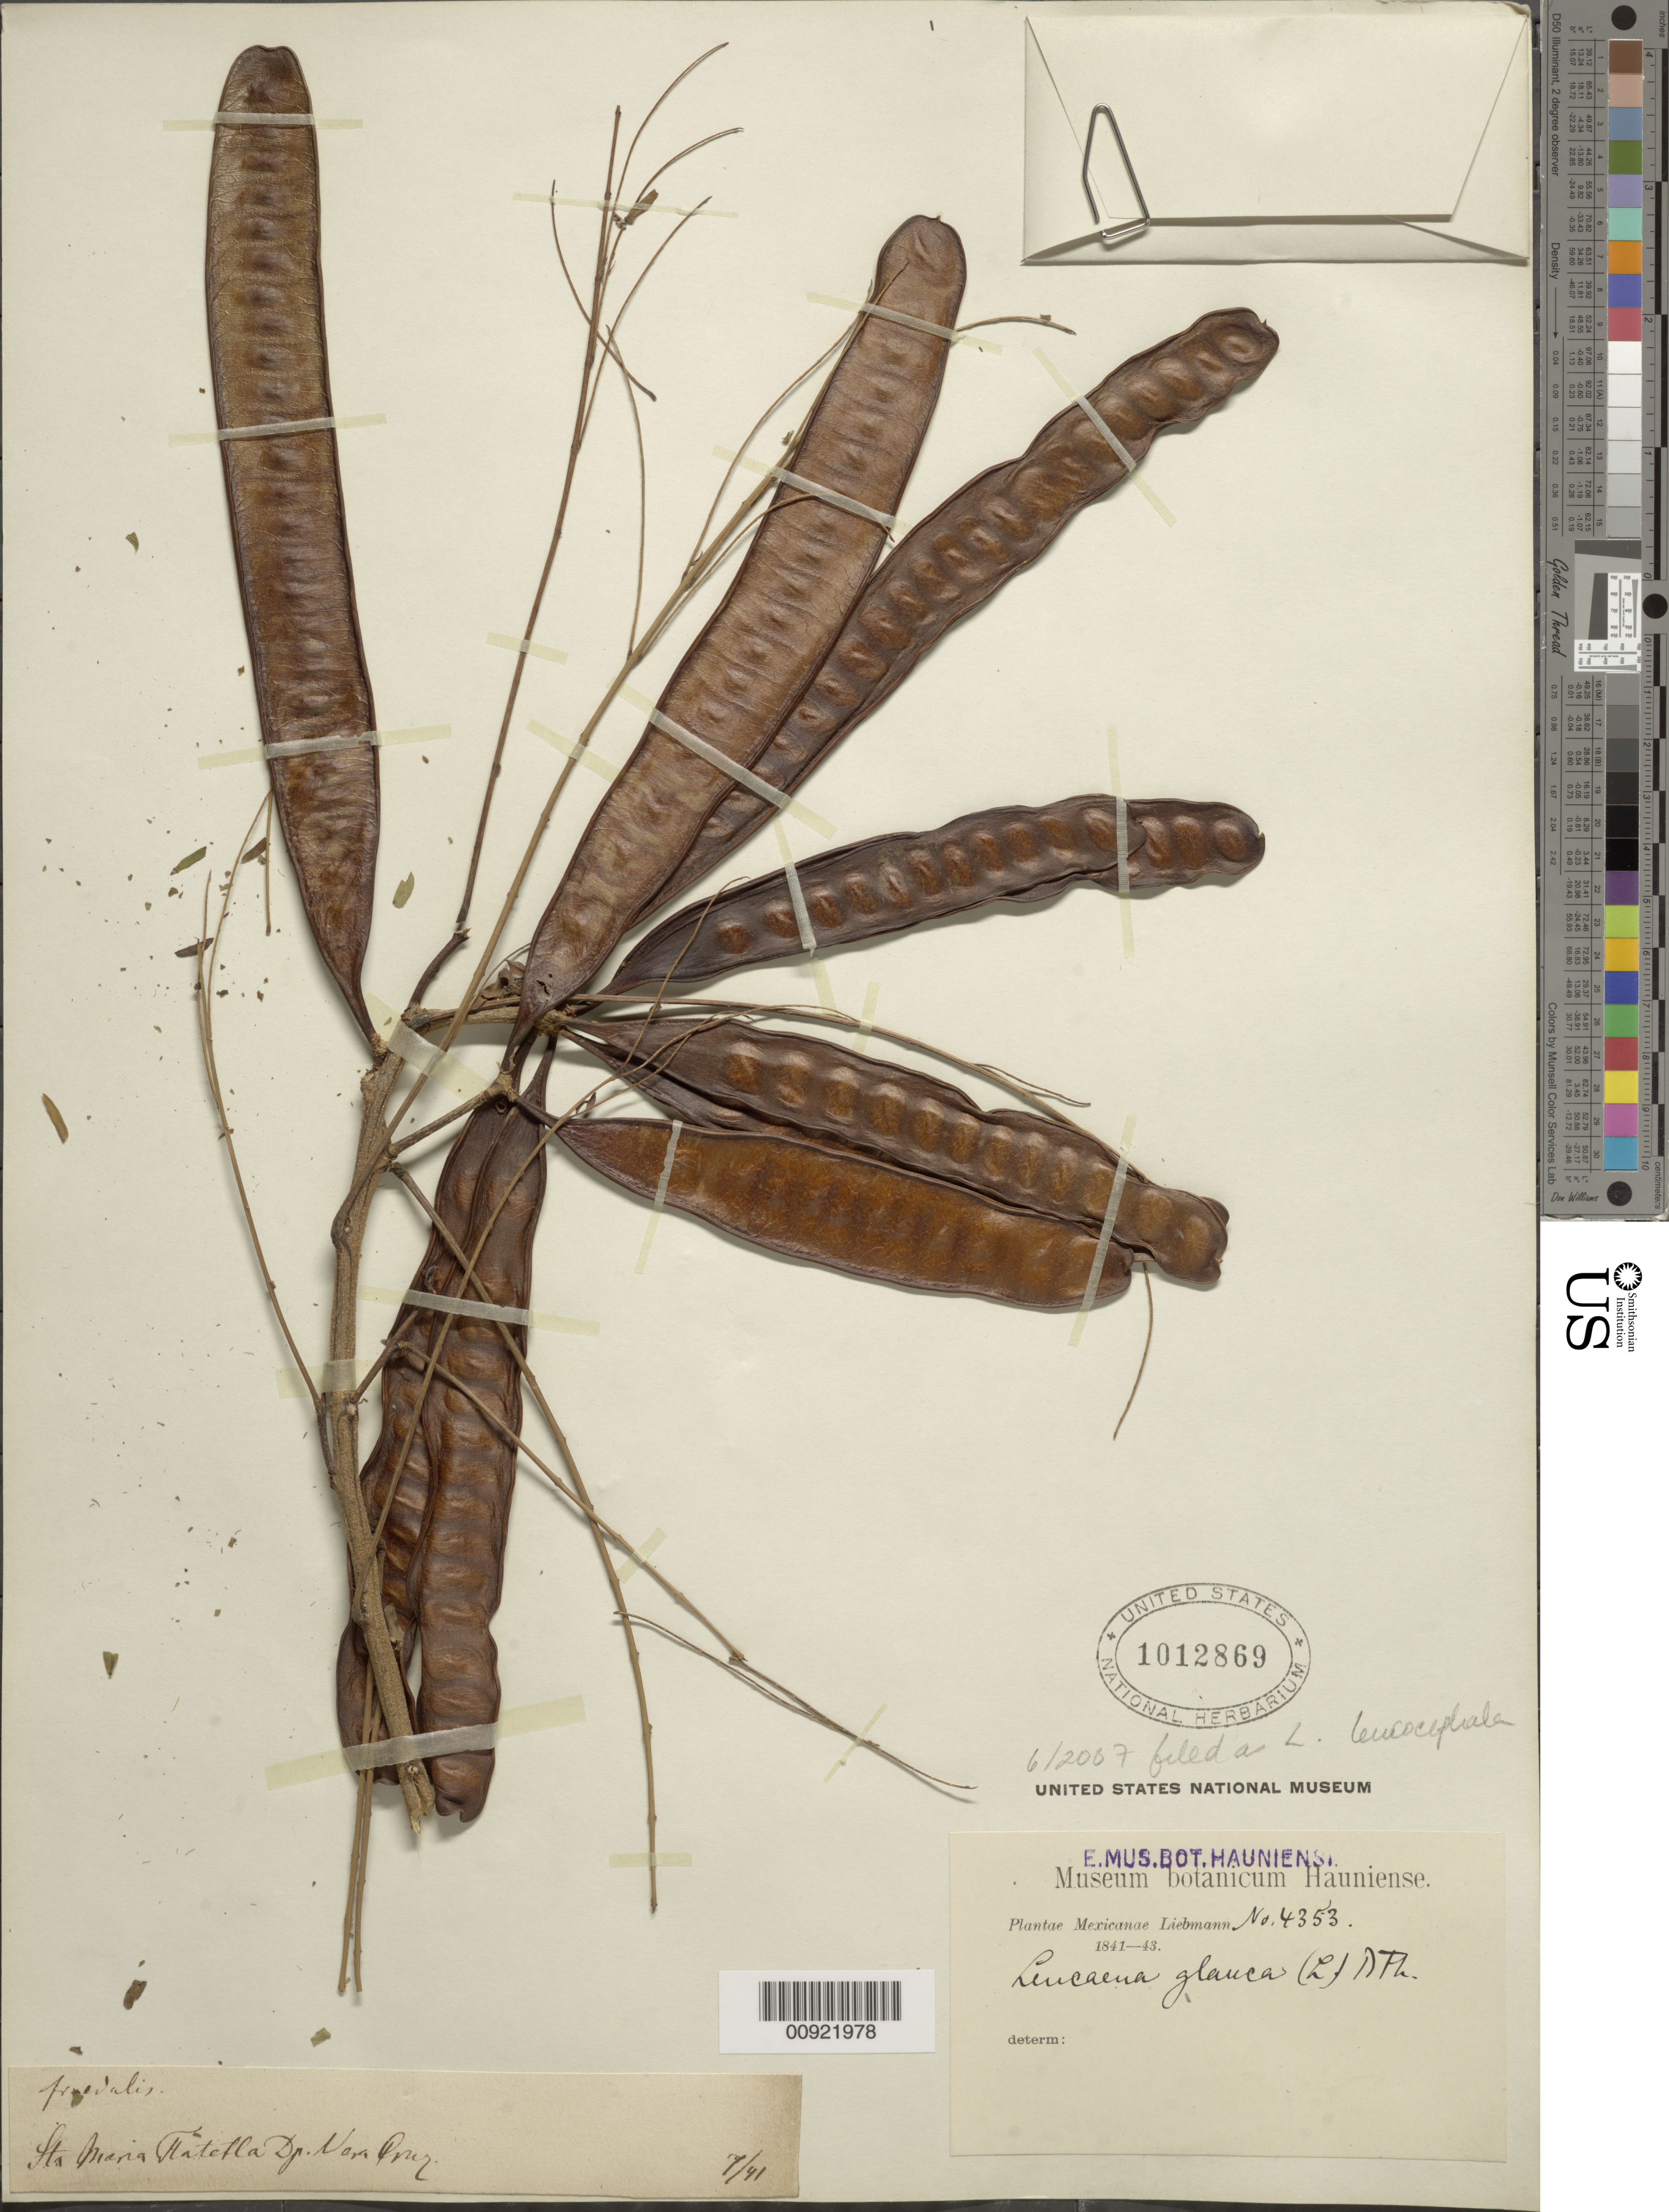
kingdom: Plantae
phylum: Tracheophyta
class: Magnoliopsida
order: Fabales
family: Fabaceae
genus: Leucaena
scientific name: Leucaena leucocephala subsp. leucocephala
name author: (Lam.) de Wit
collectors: F. M. Liebmann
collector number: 4353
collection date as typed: Jul 1841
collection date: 1841-07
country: Mexico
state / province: Veracruz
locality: Santa Maria Tlatetla, Dp. Veracruz.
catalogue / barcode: US 1012869